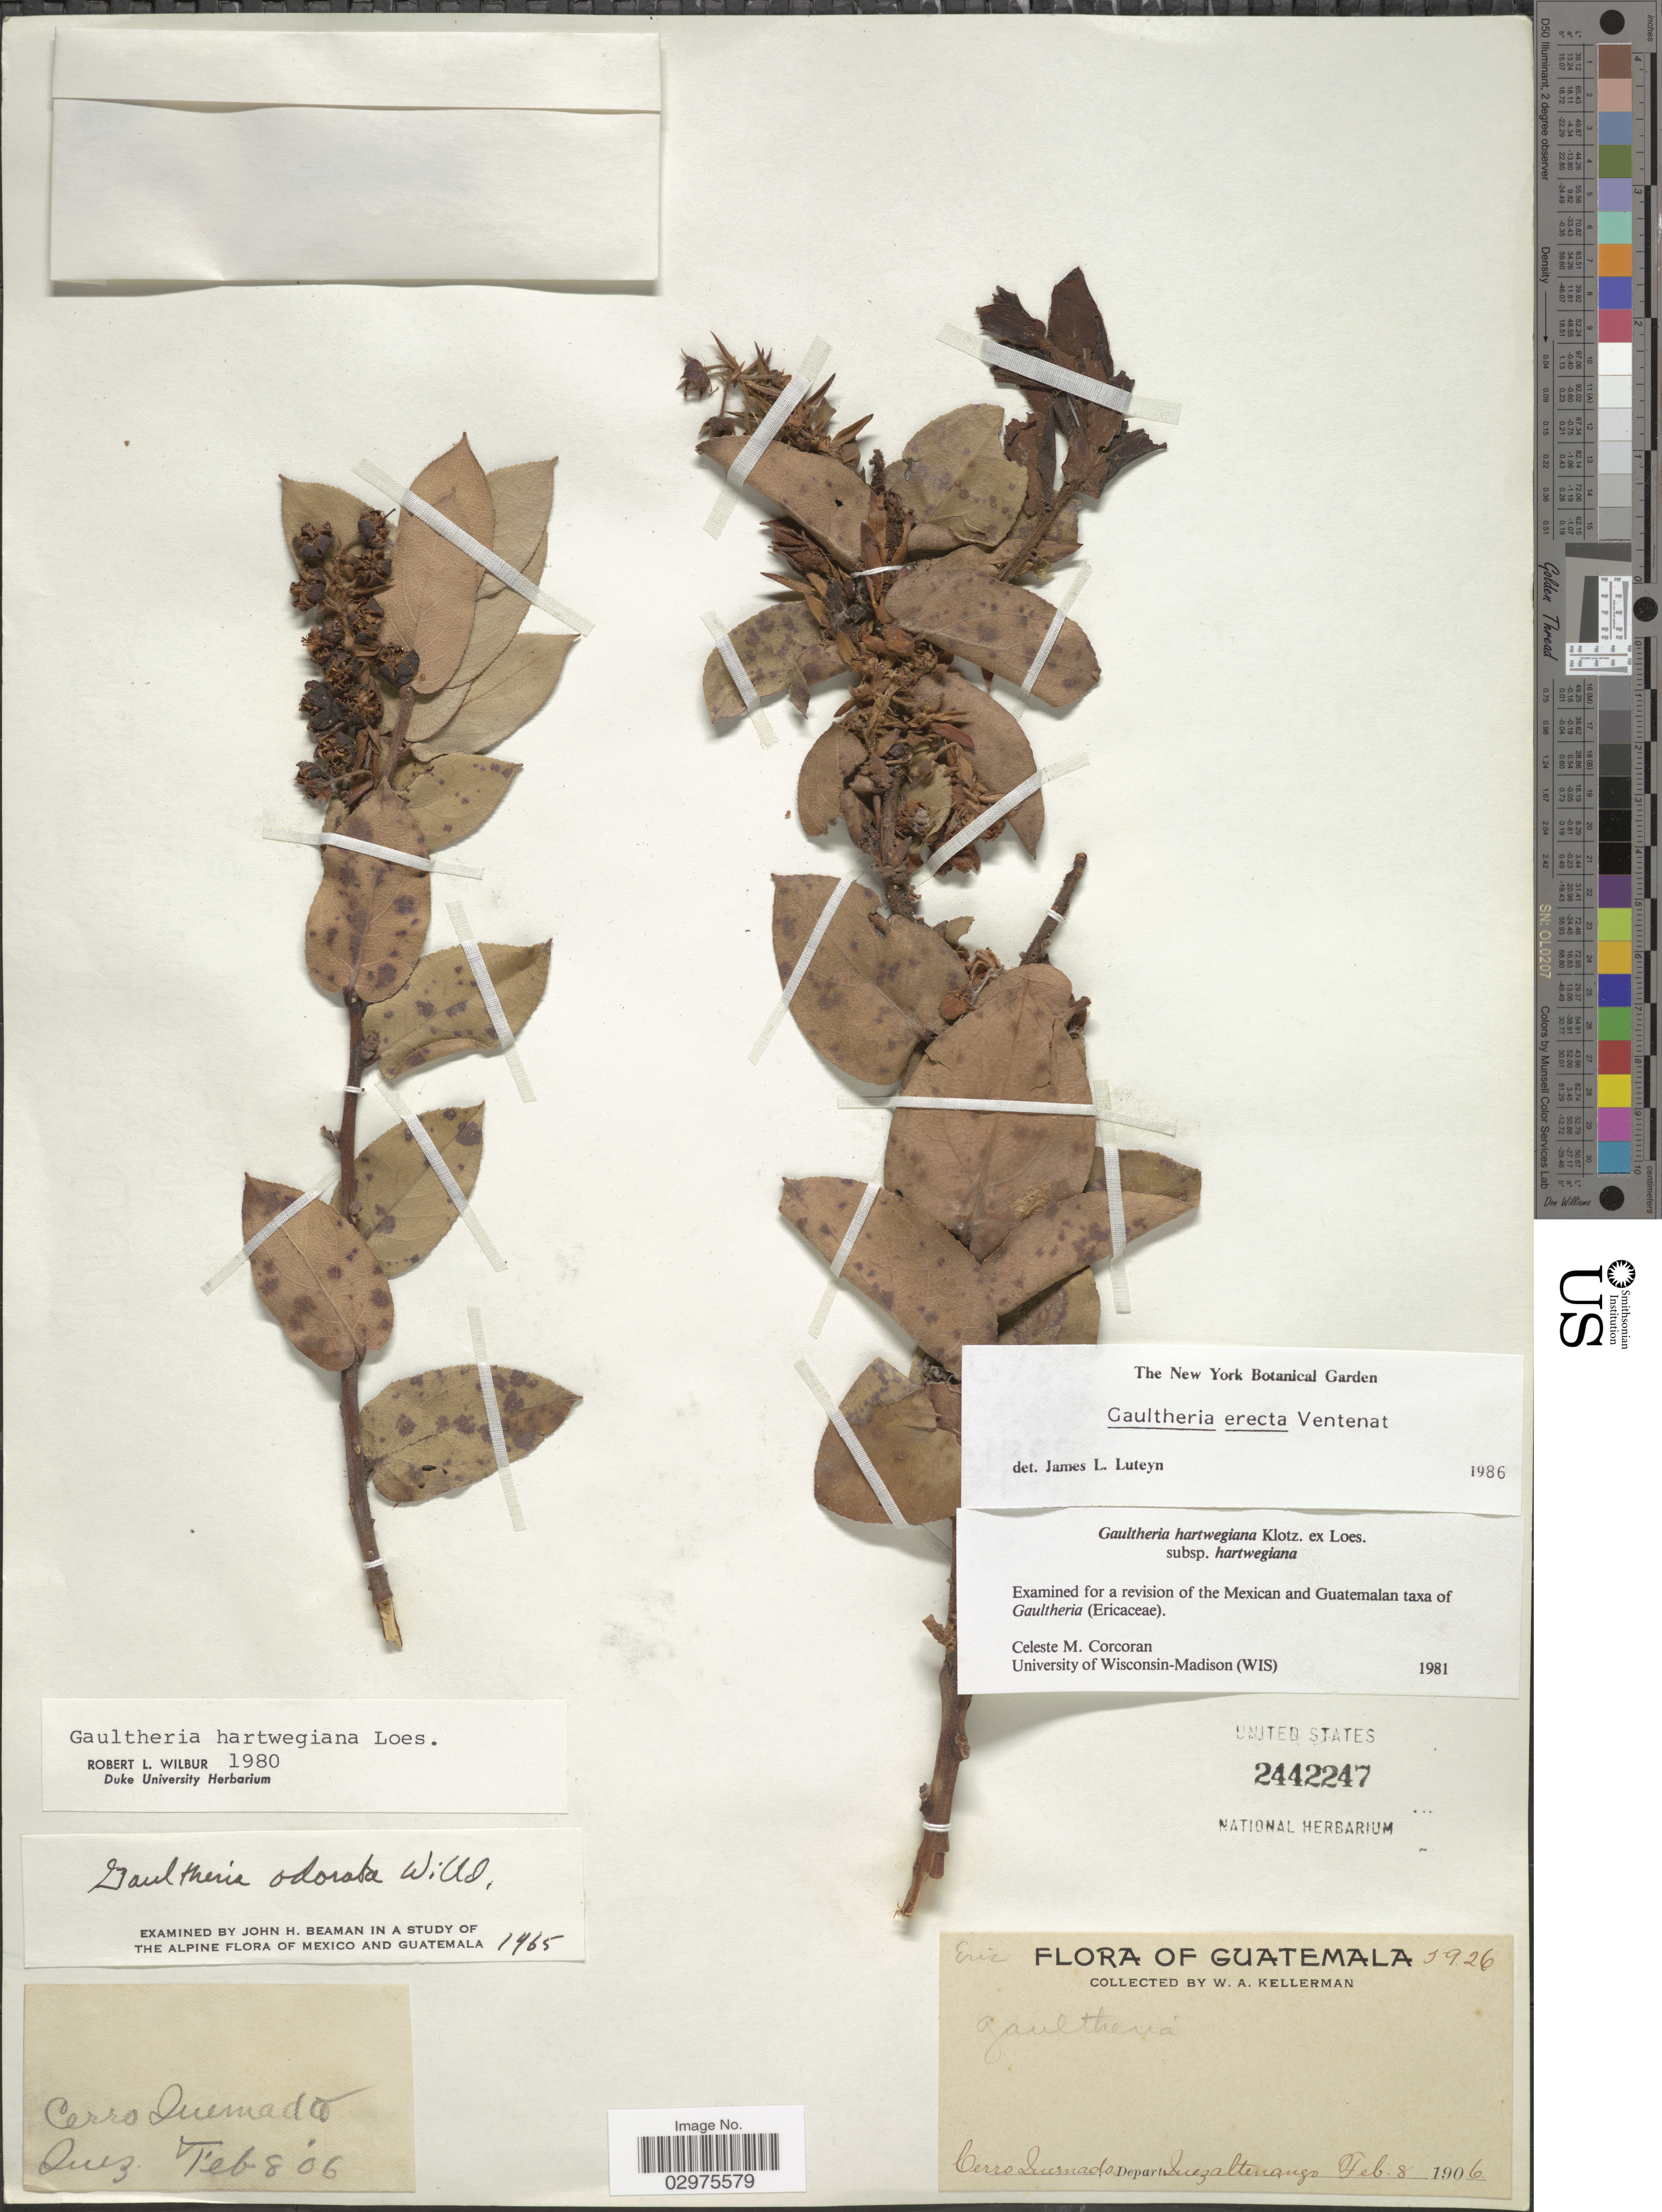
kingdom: Plantae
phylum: Tracheophyta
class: Magnoliopsida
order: Ericales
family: Ericaceae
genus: Gaultheria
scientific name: Gaultheria erecta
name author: Vent.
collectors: W. Kellerman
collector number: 5926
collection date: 1906-02-08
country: Guatemala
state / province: Quetzaltenango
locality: Cerro Quemado. Depart. Quezaltenango.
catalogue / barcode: US 2442247